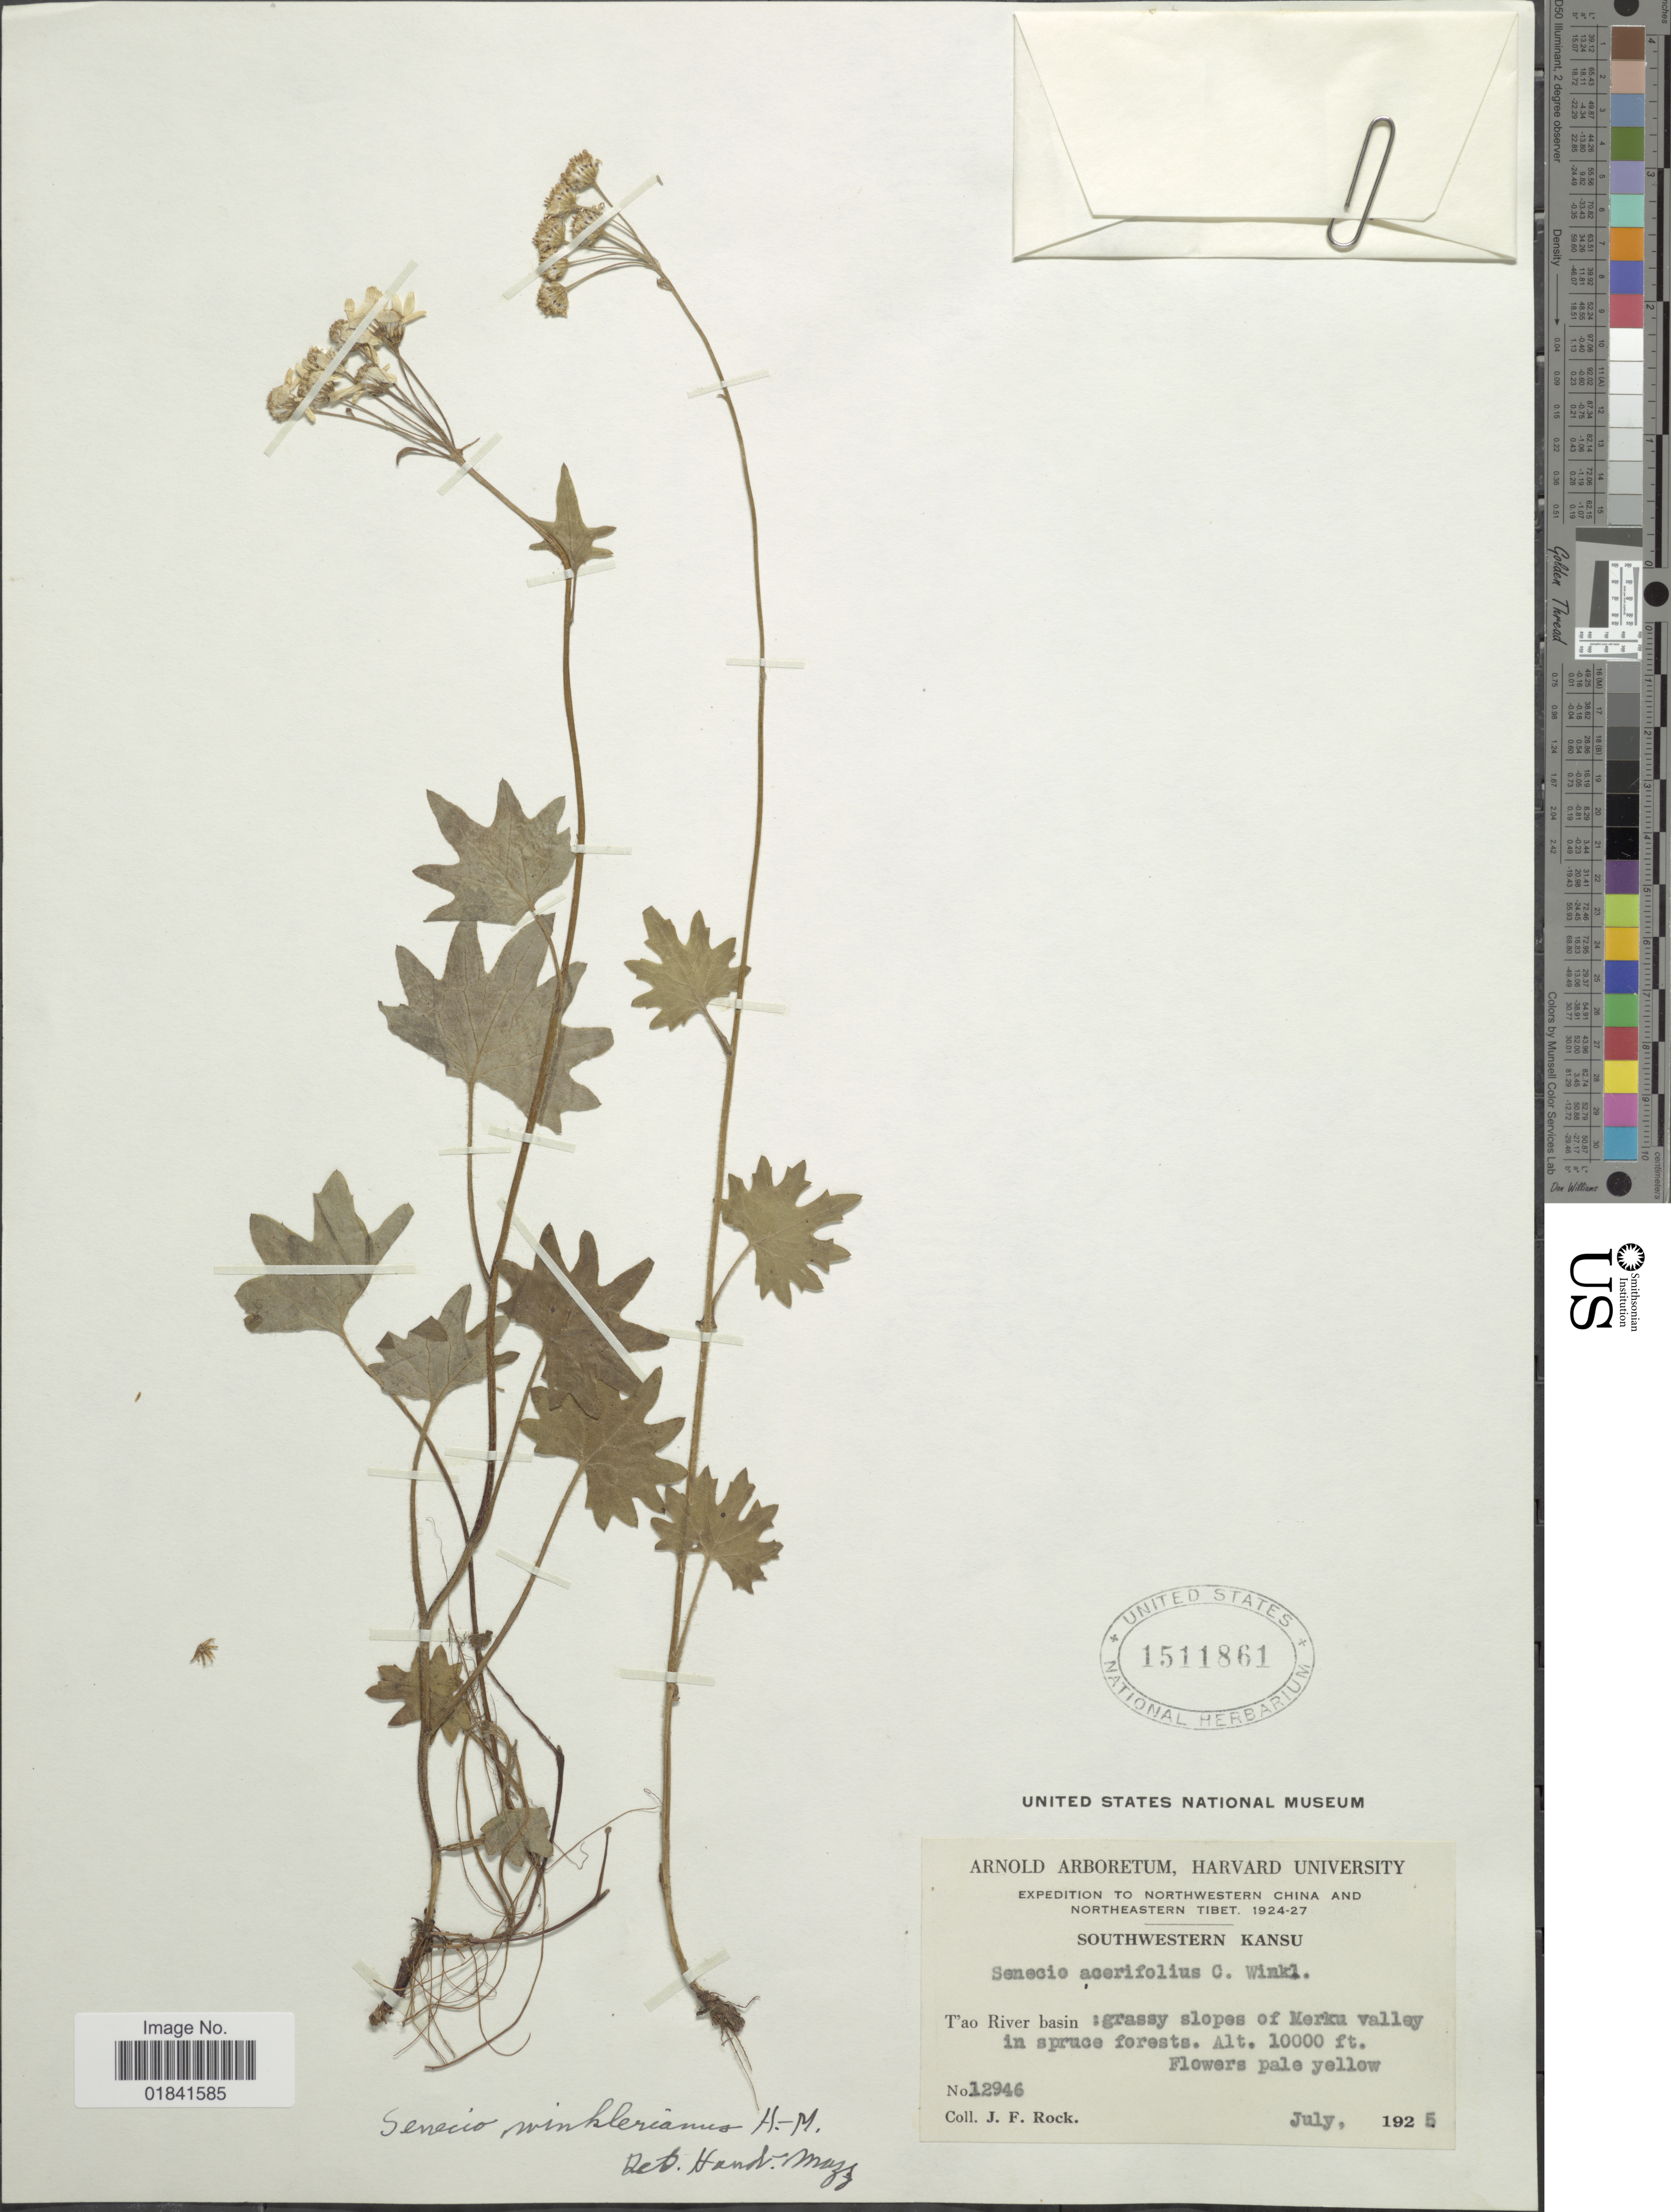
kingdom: Plantae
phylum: Tracheophyta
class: Magnoliopsida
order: Asterales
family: Asteraceae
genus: Senecio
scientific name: Senecio winklerianus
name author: Hand.-Mazz.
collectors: J. F. Rock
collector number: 12946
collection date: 1925-07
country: China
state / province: Gansu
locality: Southwestern Kansu, Tao River basin: grassy slopes of Merku valley in spruce forests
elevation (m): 3048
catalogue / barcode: US 1511861